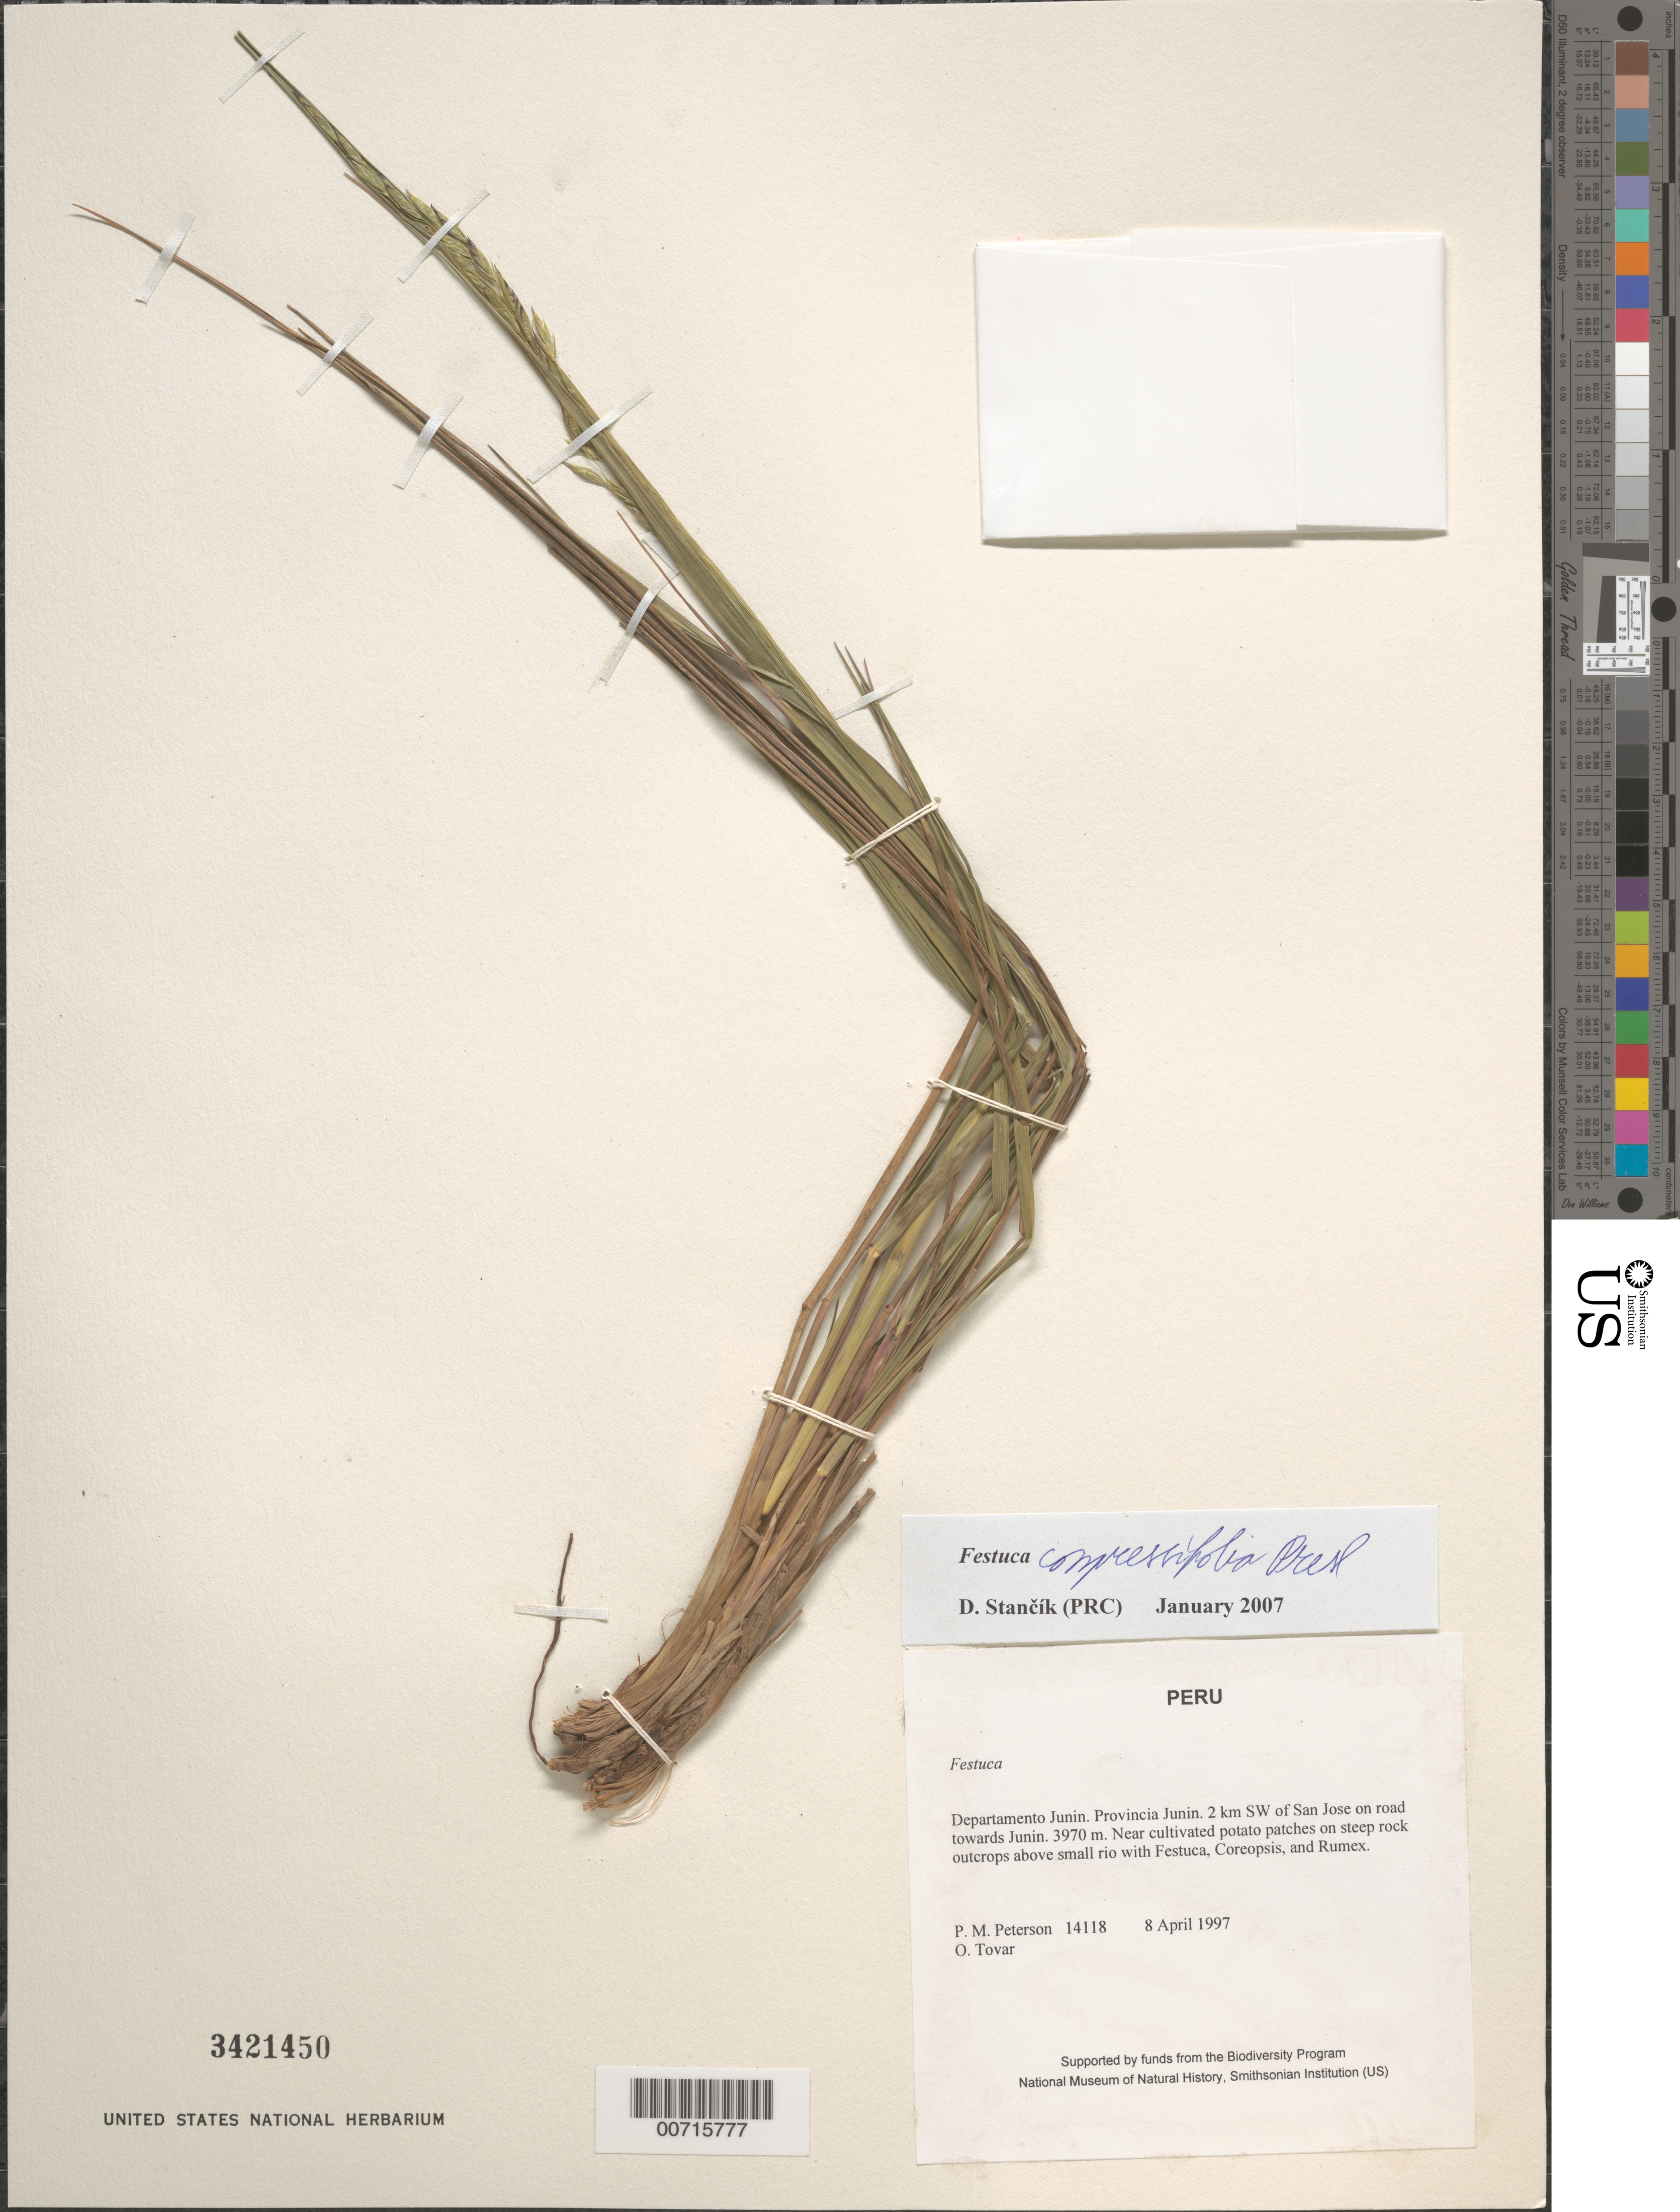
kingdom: Plantae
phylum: Tracheophyta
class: Liliopsida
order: Poales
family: Poaceae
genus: Festuca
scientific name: Festuca compressifolia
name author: J. Presl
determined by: Stancik, D.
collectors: P. M. Peterson & Ó. Tovar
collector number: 14118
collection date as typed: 08 Apr 1997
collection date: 1997-04-08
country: Peru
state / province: Junín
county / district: Junín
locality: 2 km SW of San Jose on road towards Junin.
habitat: Near cultivated potato patches on steep rock outcrops above small rio with Festuca, Coreopsis, and Rumex.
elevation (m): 3970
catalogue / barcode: US 3421450